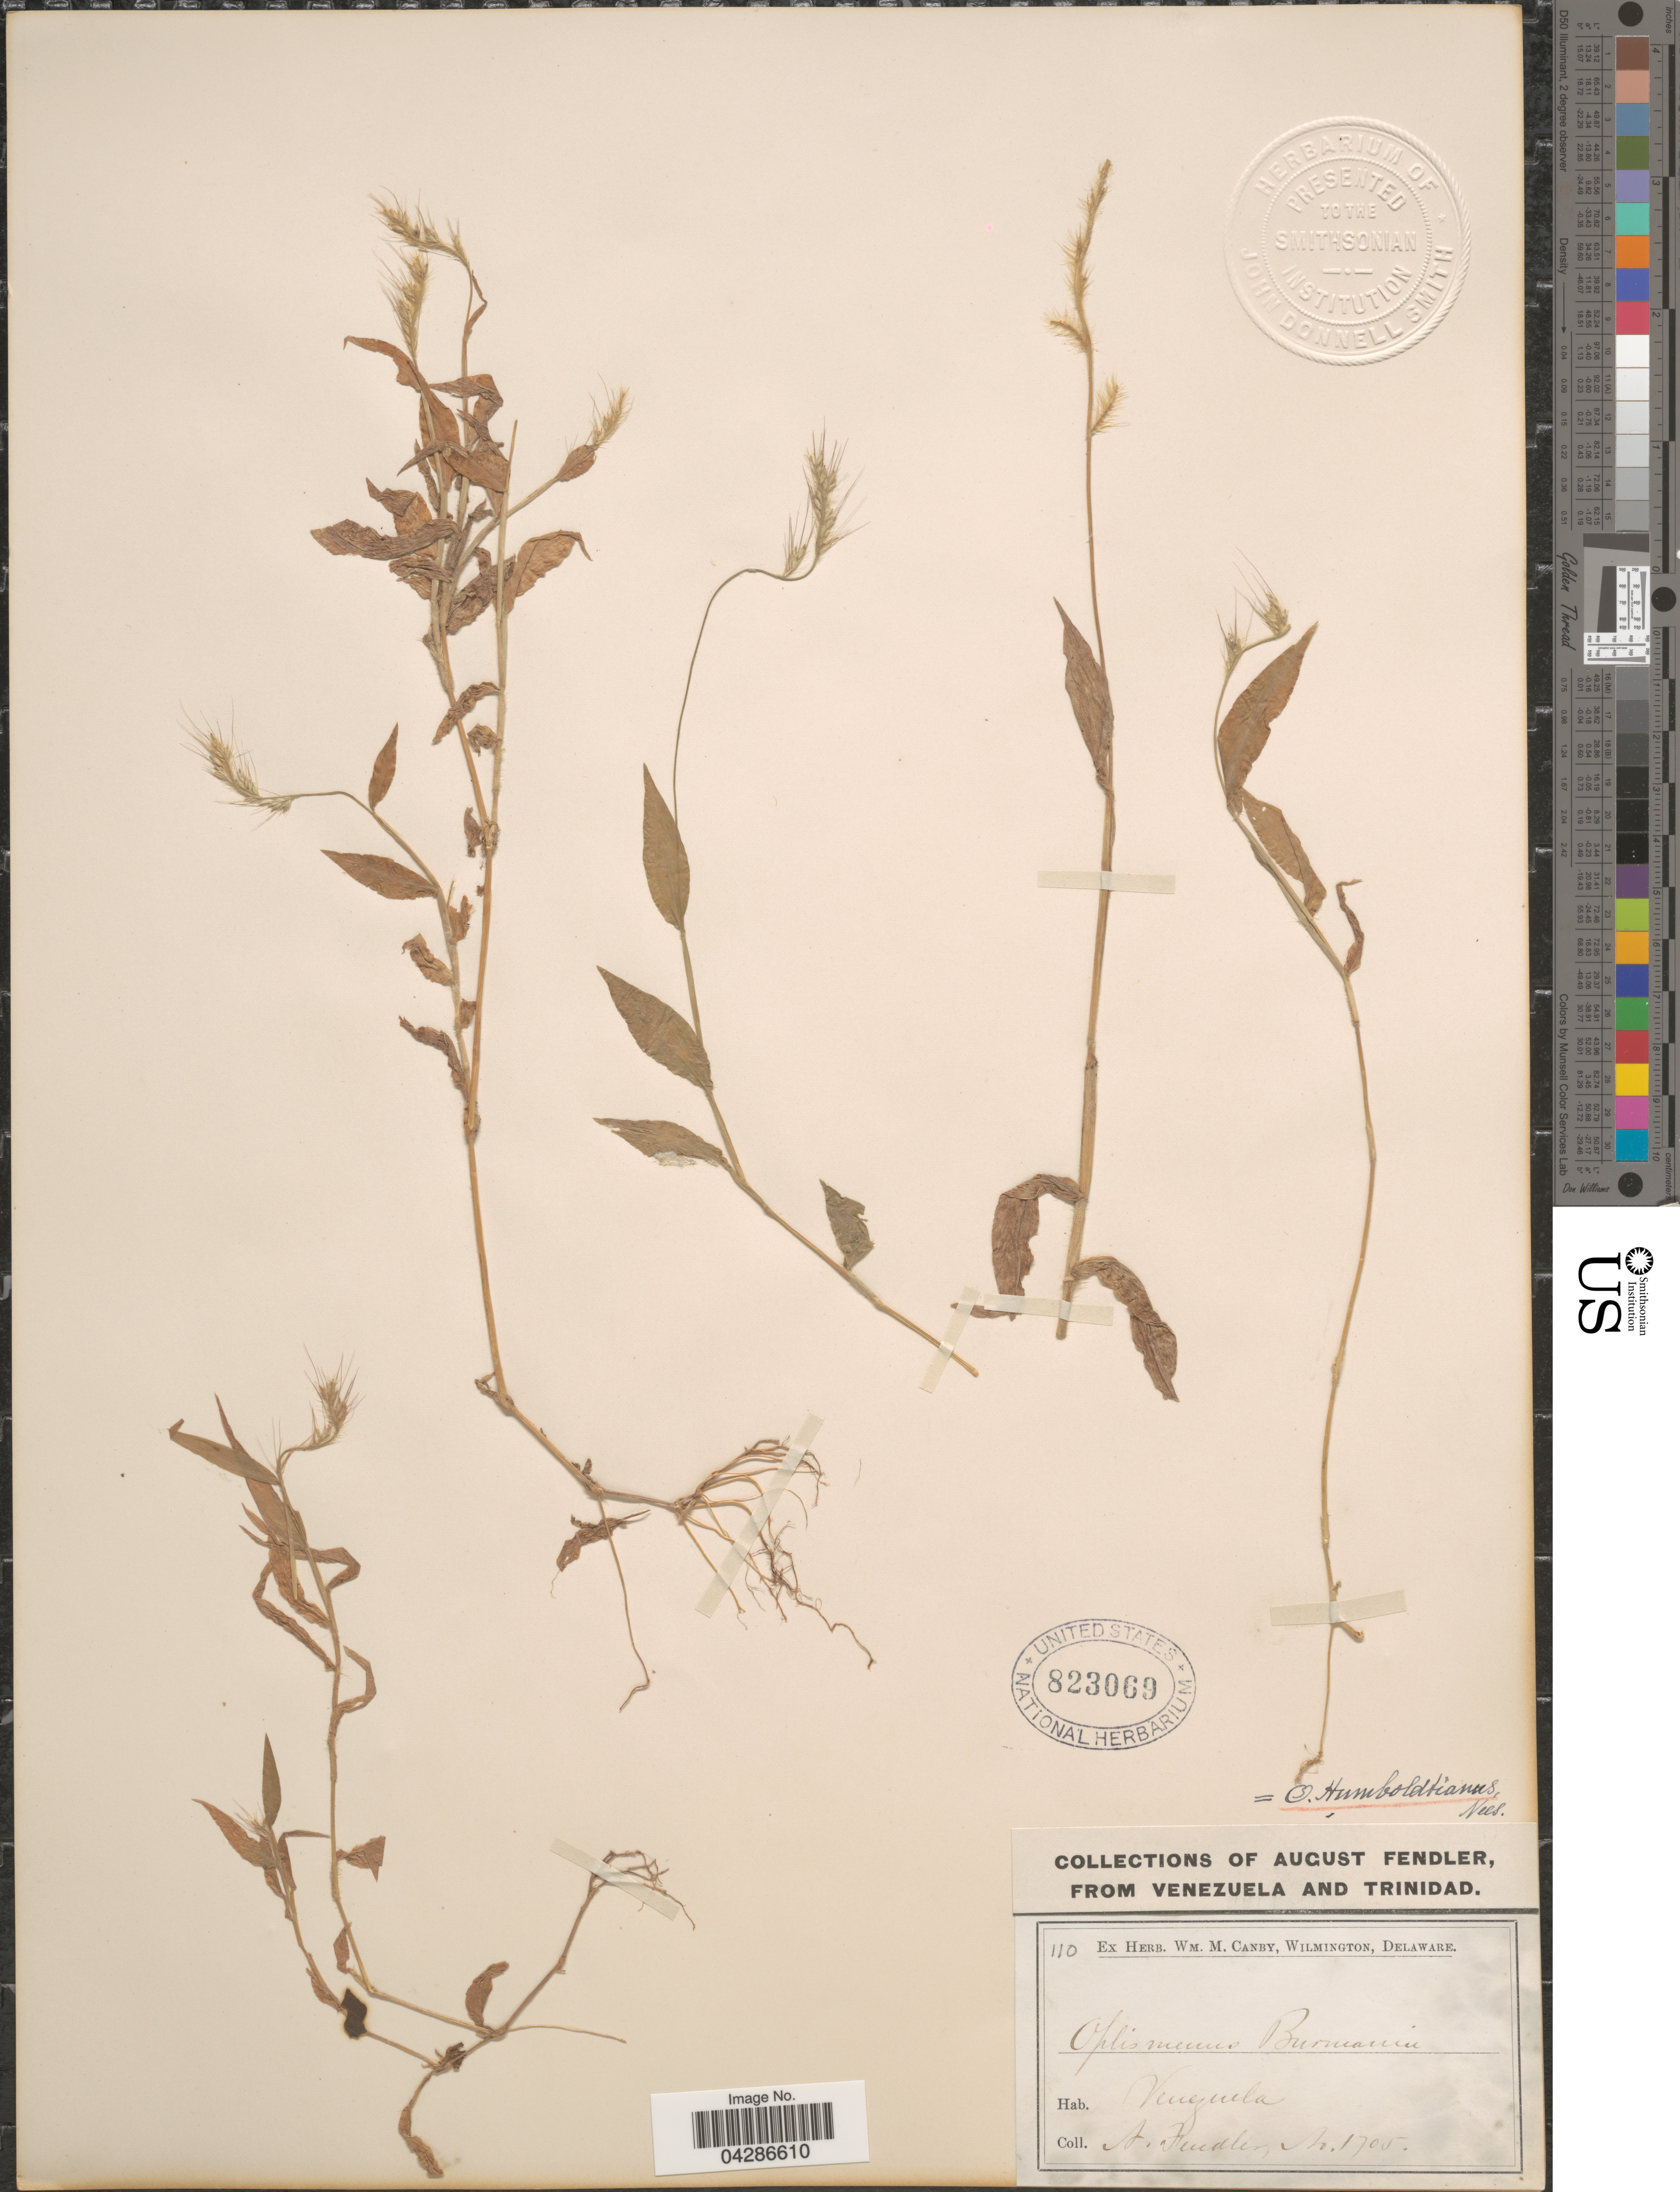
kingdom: Plantae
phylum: Tracheophyta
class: Liliopsida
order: Poales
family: Poaceae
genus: Oplismenus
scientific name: Oplismenus burmannii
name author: (Retz.) P. Beauv.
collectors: A. Fendler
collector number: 1705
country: Venezuela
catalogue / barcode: US 823069